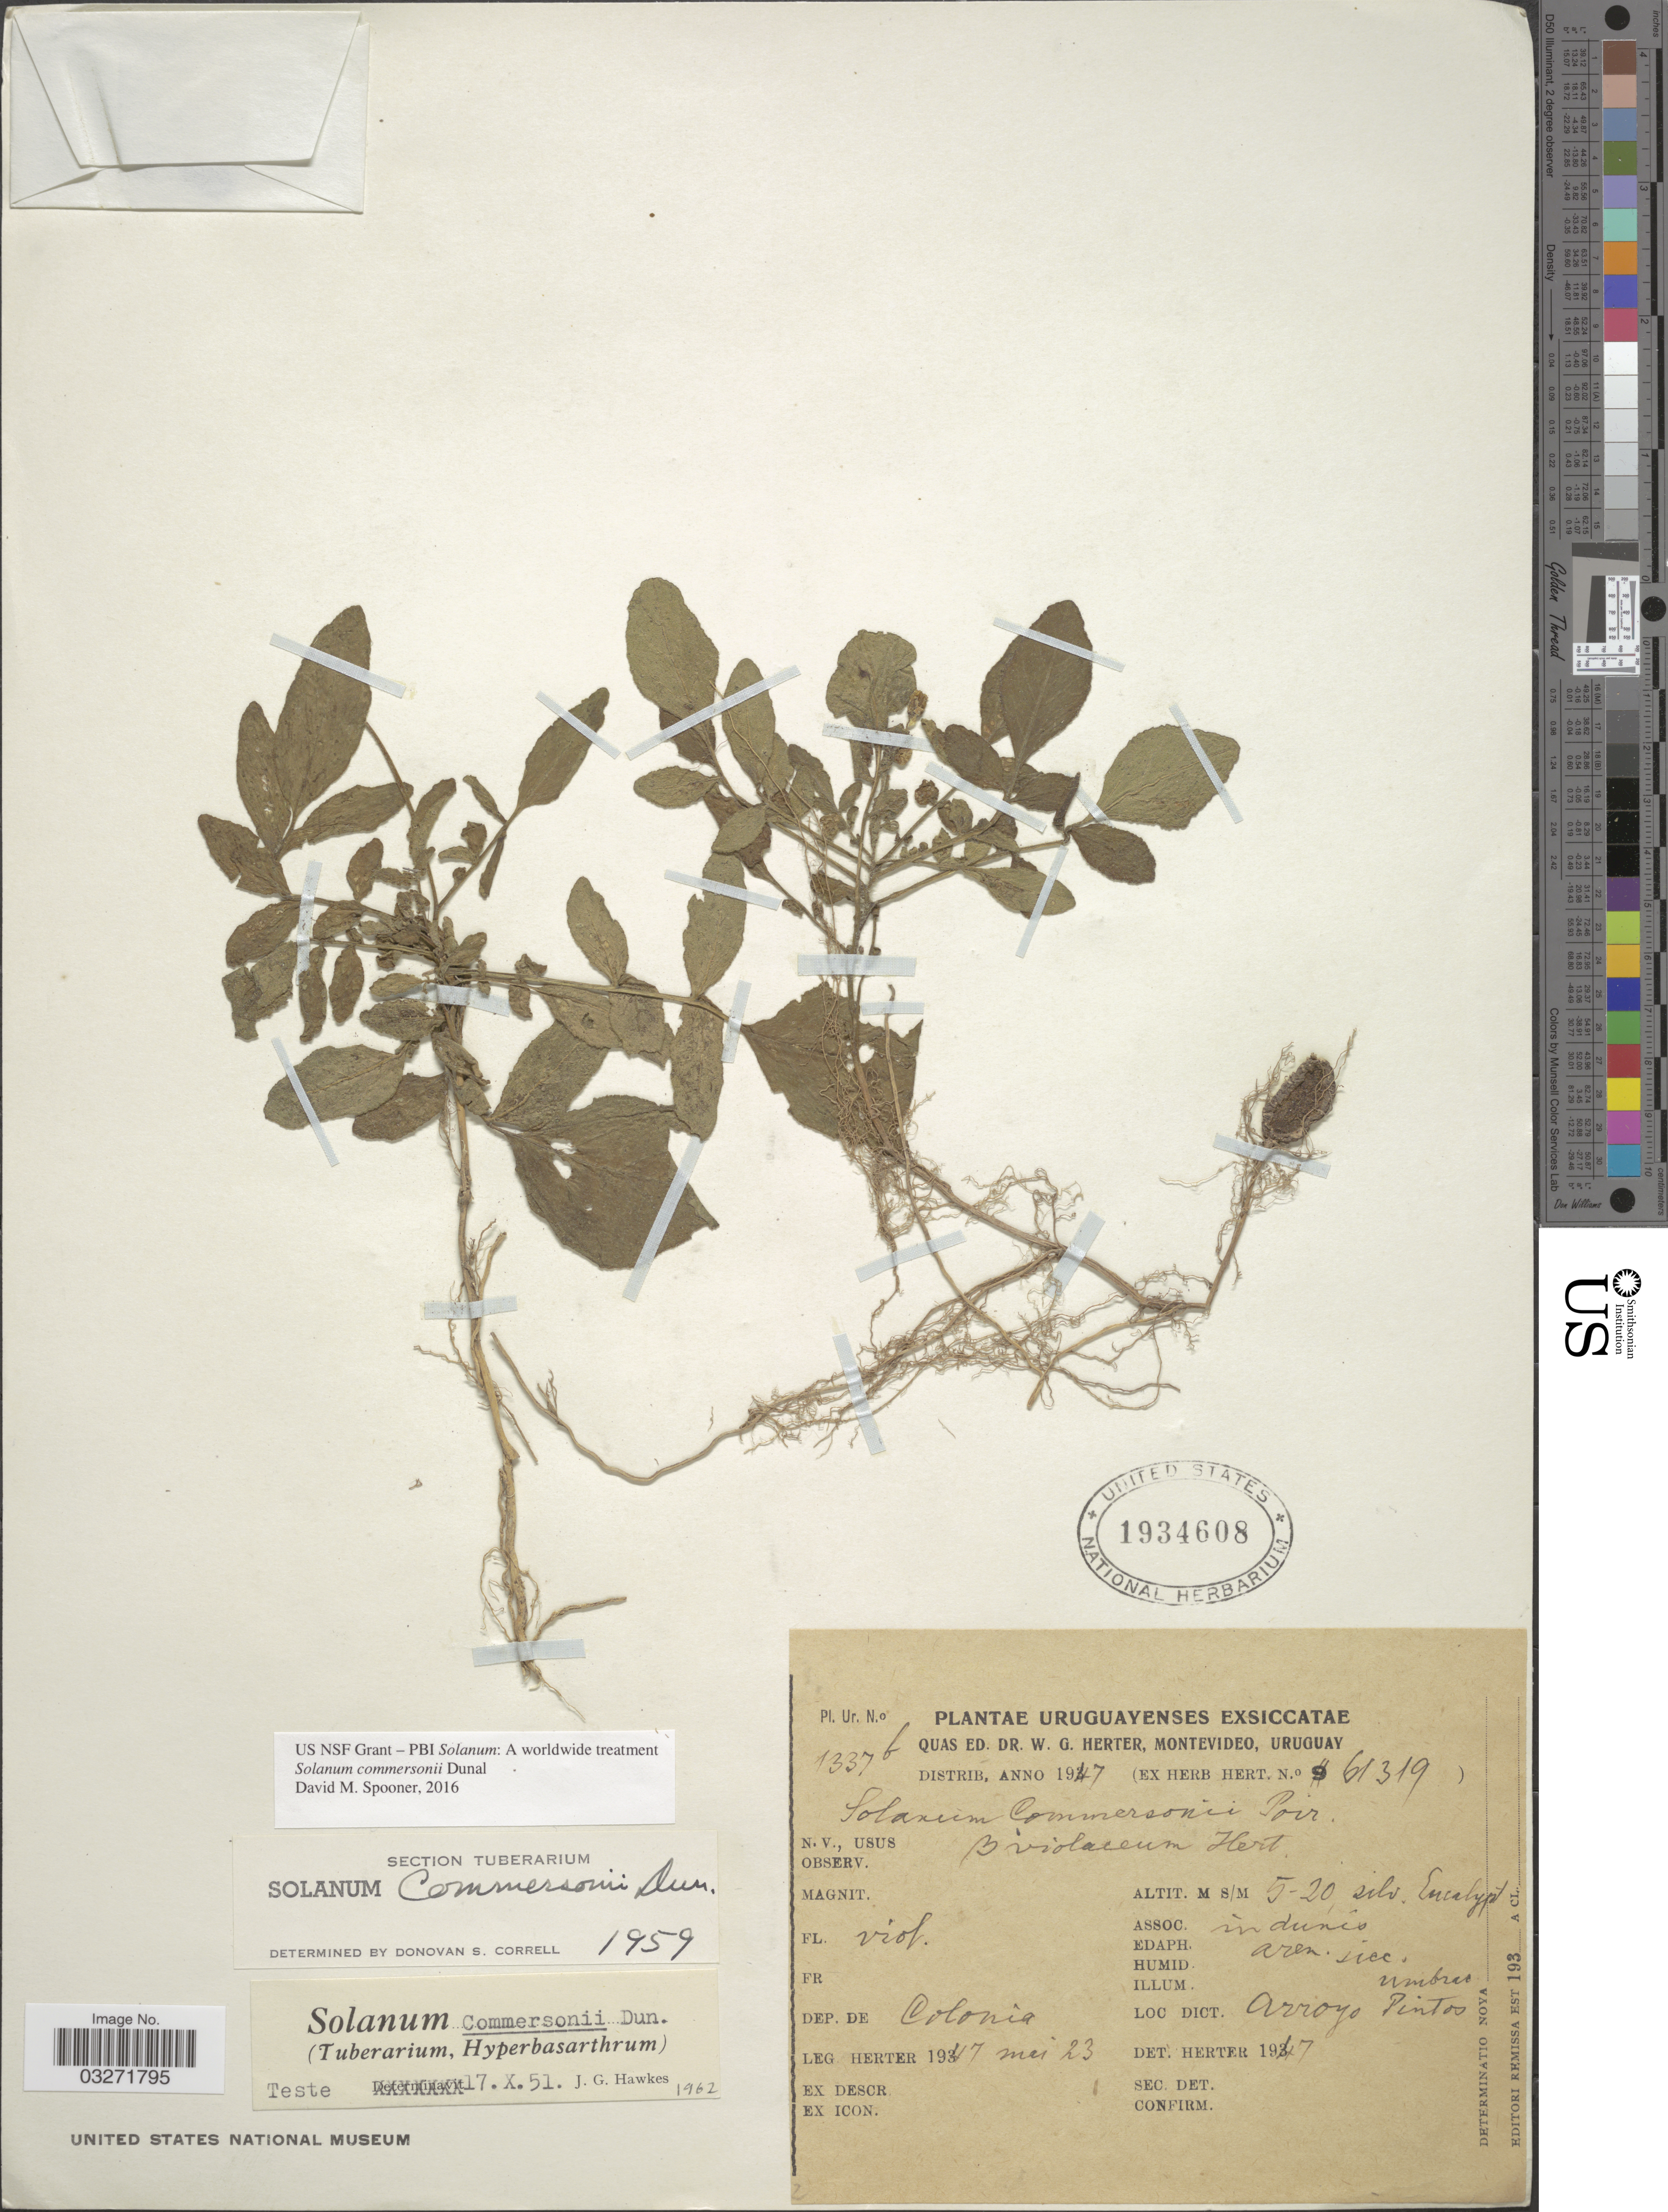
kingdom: Plantae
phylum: Tracheophyta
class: Magnoliopsida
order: Solanales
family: Solanaceae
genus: Solanum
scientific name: Solanum commersonii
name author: Dunal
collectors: W. G. Herter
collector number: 1337b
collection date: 1947-05-23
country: Uruguay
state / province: Colonia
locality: Dep. de Colonia. Dict. Arroyo Pintos.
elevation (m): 5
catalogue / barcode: US 1934608